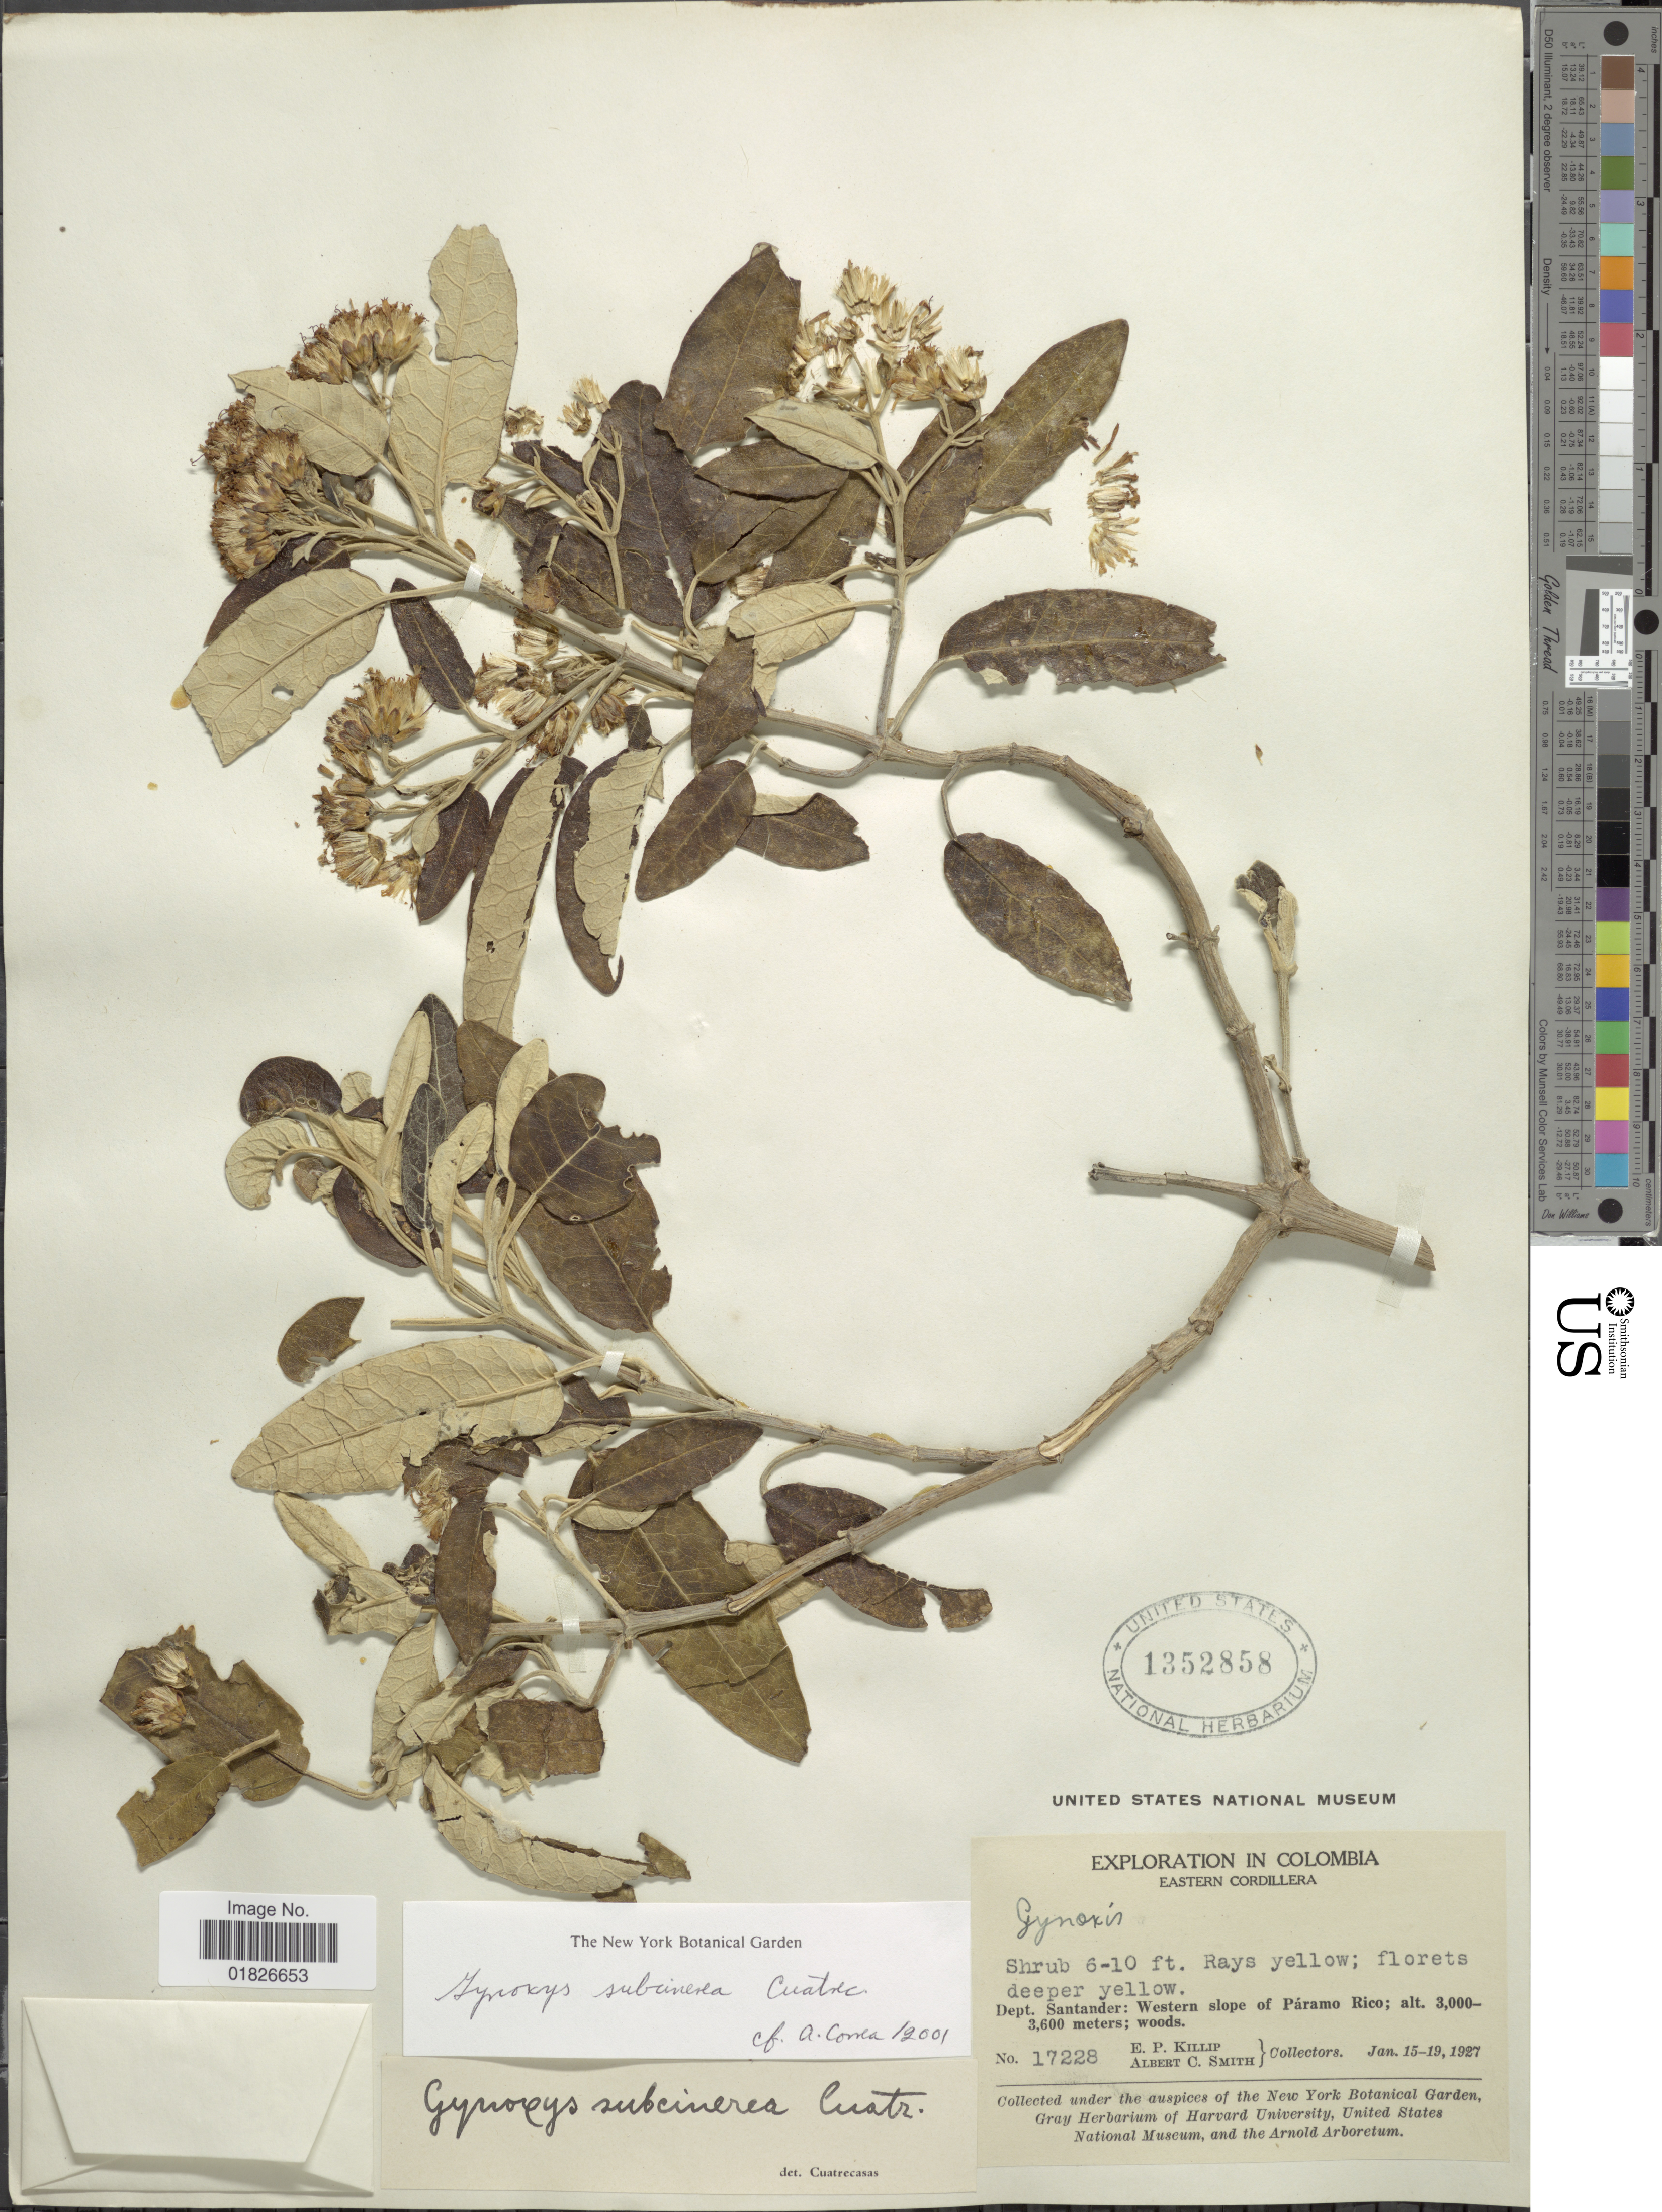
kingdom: Plantae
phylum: Tracheophyta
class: Magnoliopsida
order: Asterales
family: Asteraceae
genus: Gynoxys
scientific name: Gynoxys subcinerea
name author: Cuatrec.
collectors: E. P. Killip & A. C. Smith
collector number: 17228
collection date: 1927-01-15/1927-01-19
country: Colombia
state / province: Santander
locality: Eastern Cordillera, Western slope of Paramo Rico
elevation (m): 3000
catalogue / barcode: US 1352858